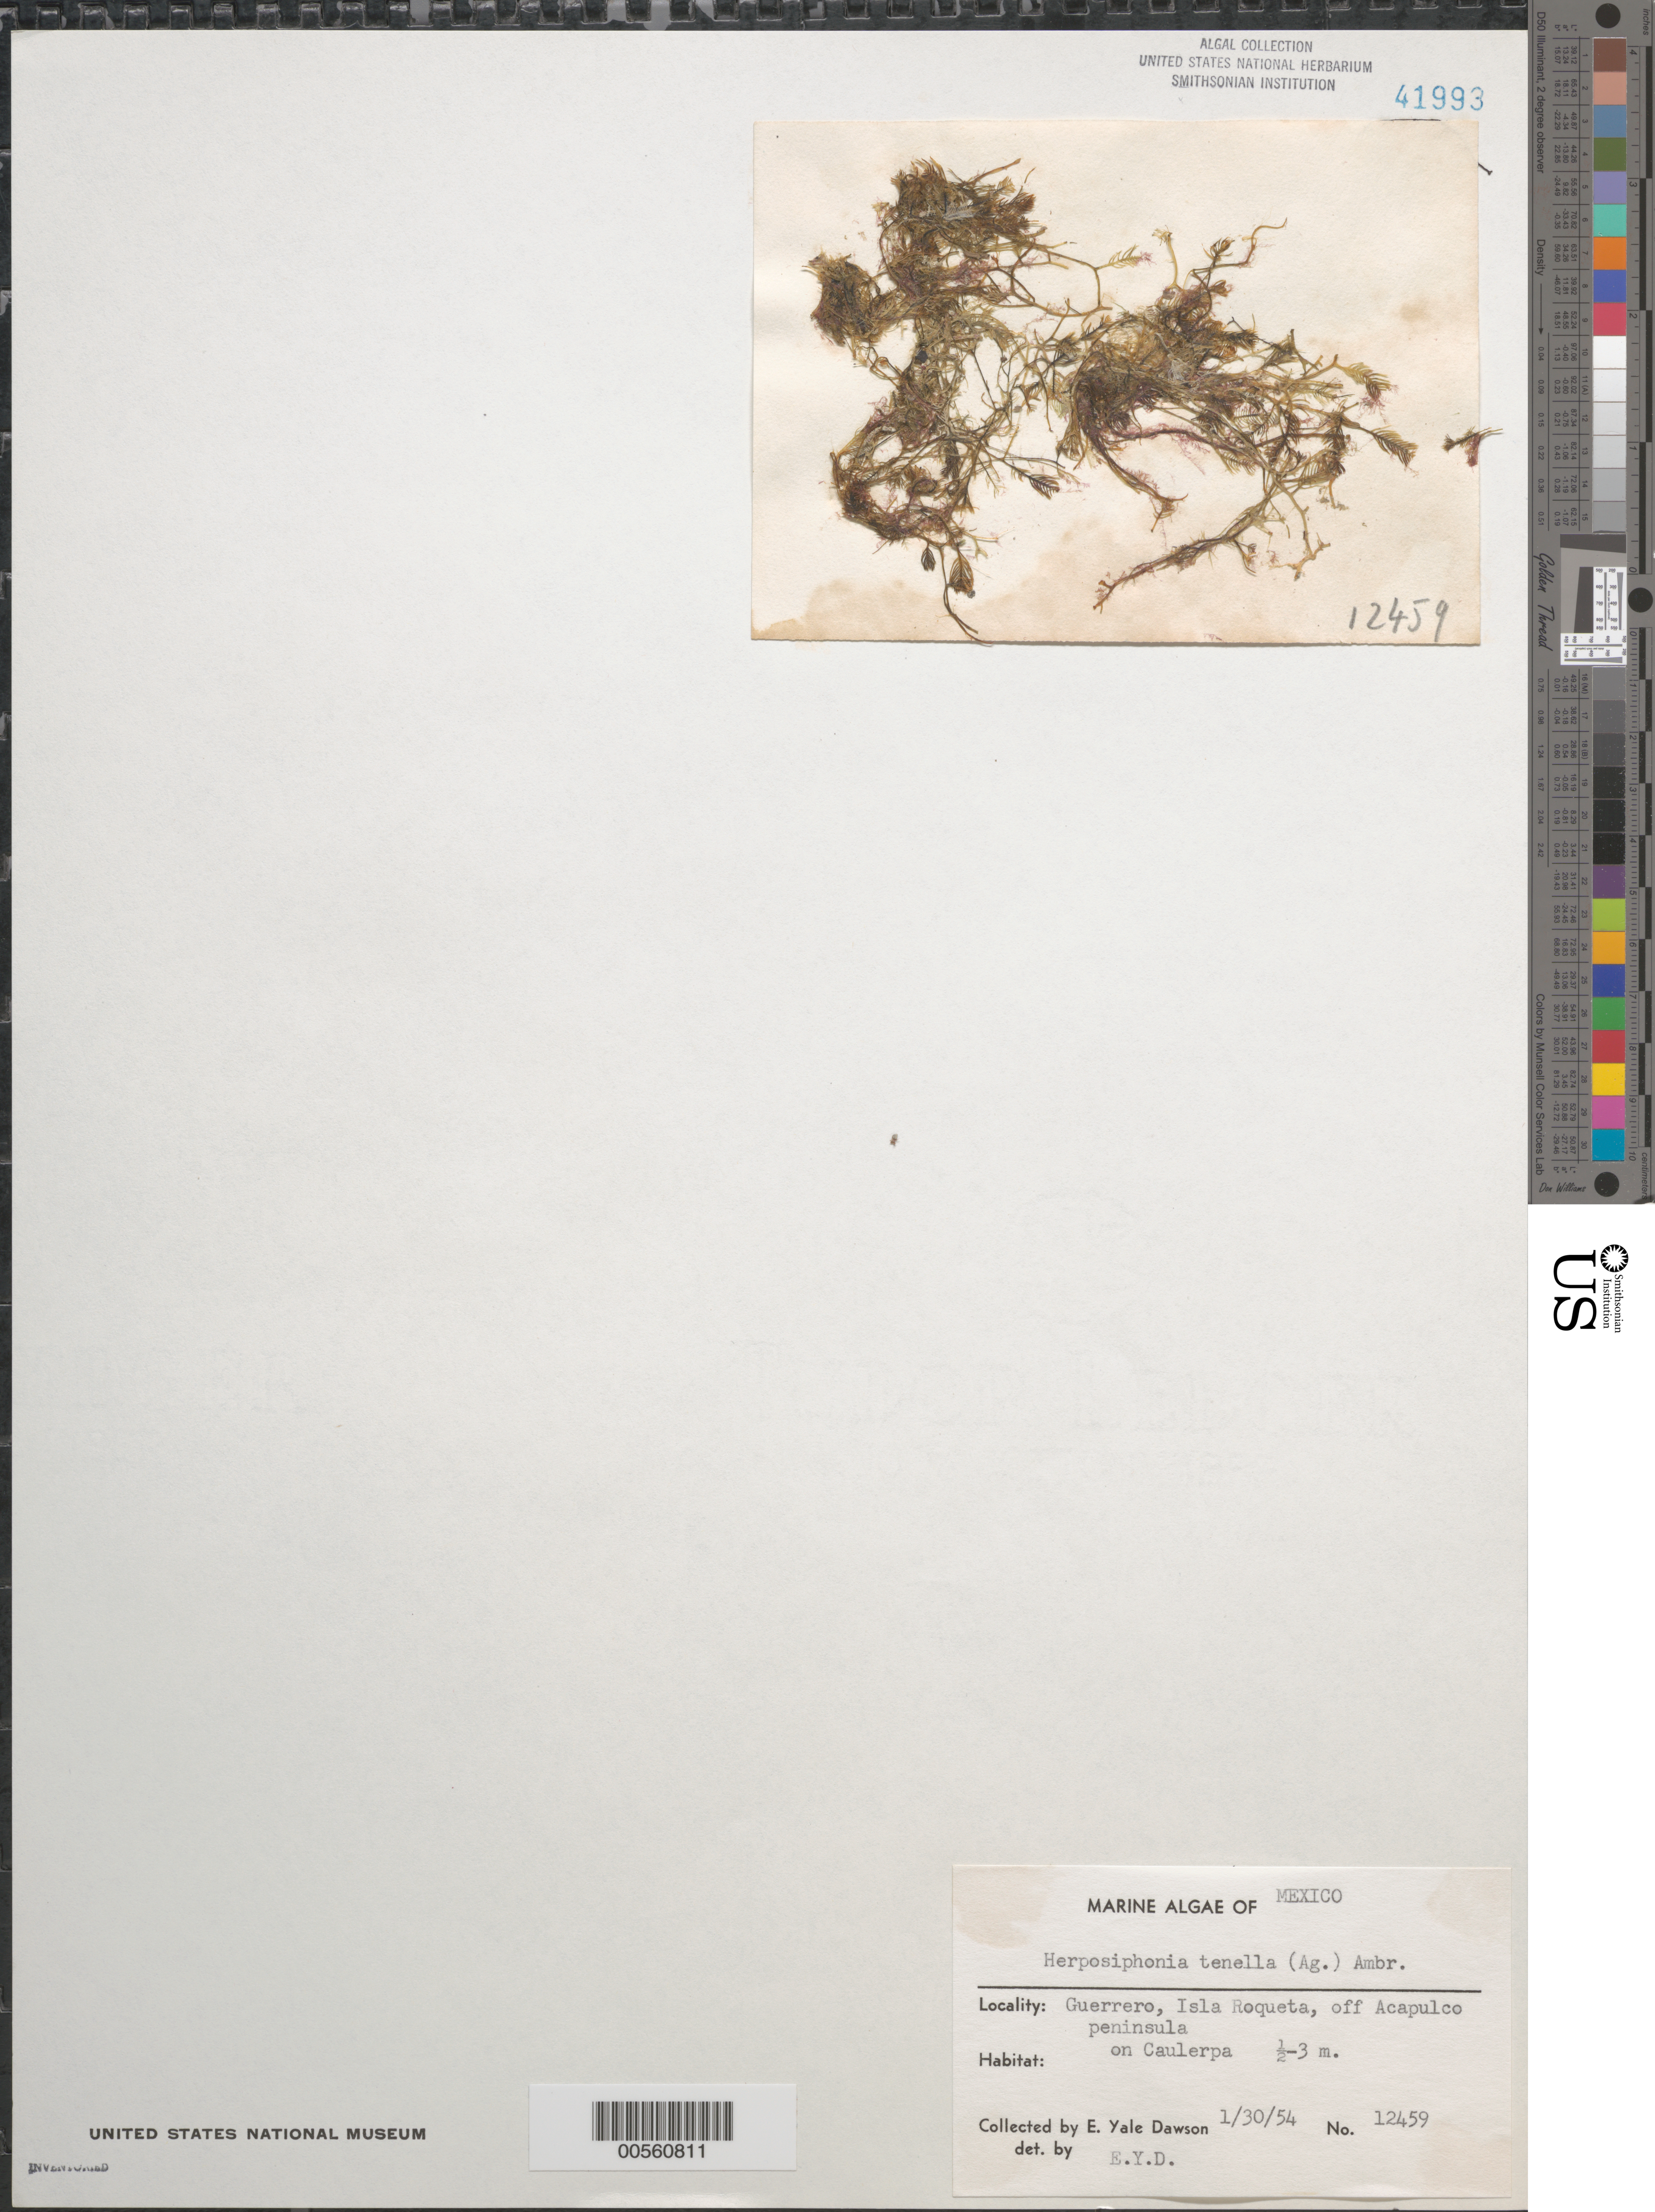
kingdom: Plantae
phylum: Rhodophyta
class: Florideophyceae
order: Ceramiales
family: Rhodomelaceae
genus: Herposiphonia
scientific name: Herposiphonia tenella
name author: (C. Agardh) Ambronn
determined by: Dawson, E. Y.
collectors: E. Y. Dawson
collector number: EYD 12459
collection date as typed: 30 Jan 1954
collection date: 1954-01-30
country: Mexico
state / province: Guerrero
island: Isla Roqueta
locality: Off Acapulco Peninsula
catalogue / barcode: US 41993